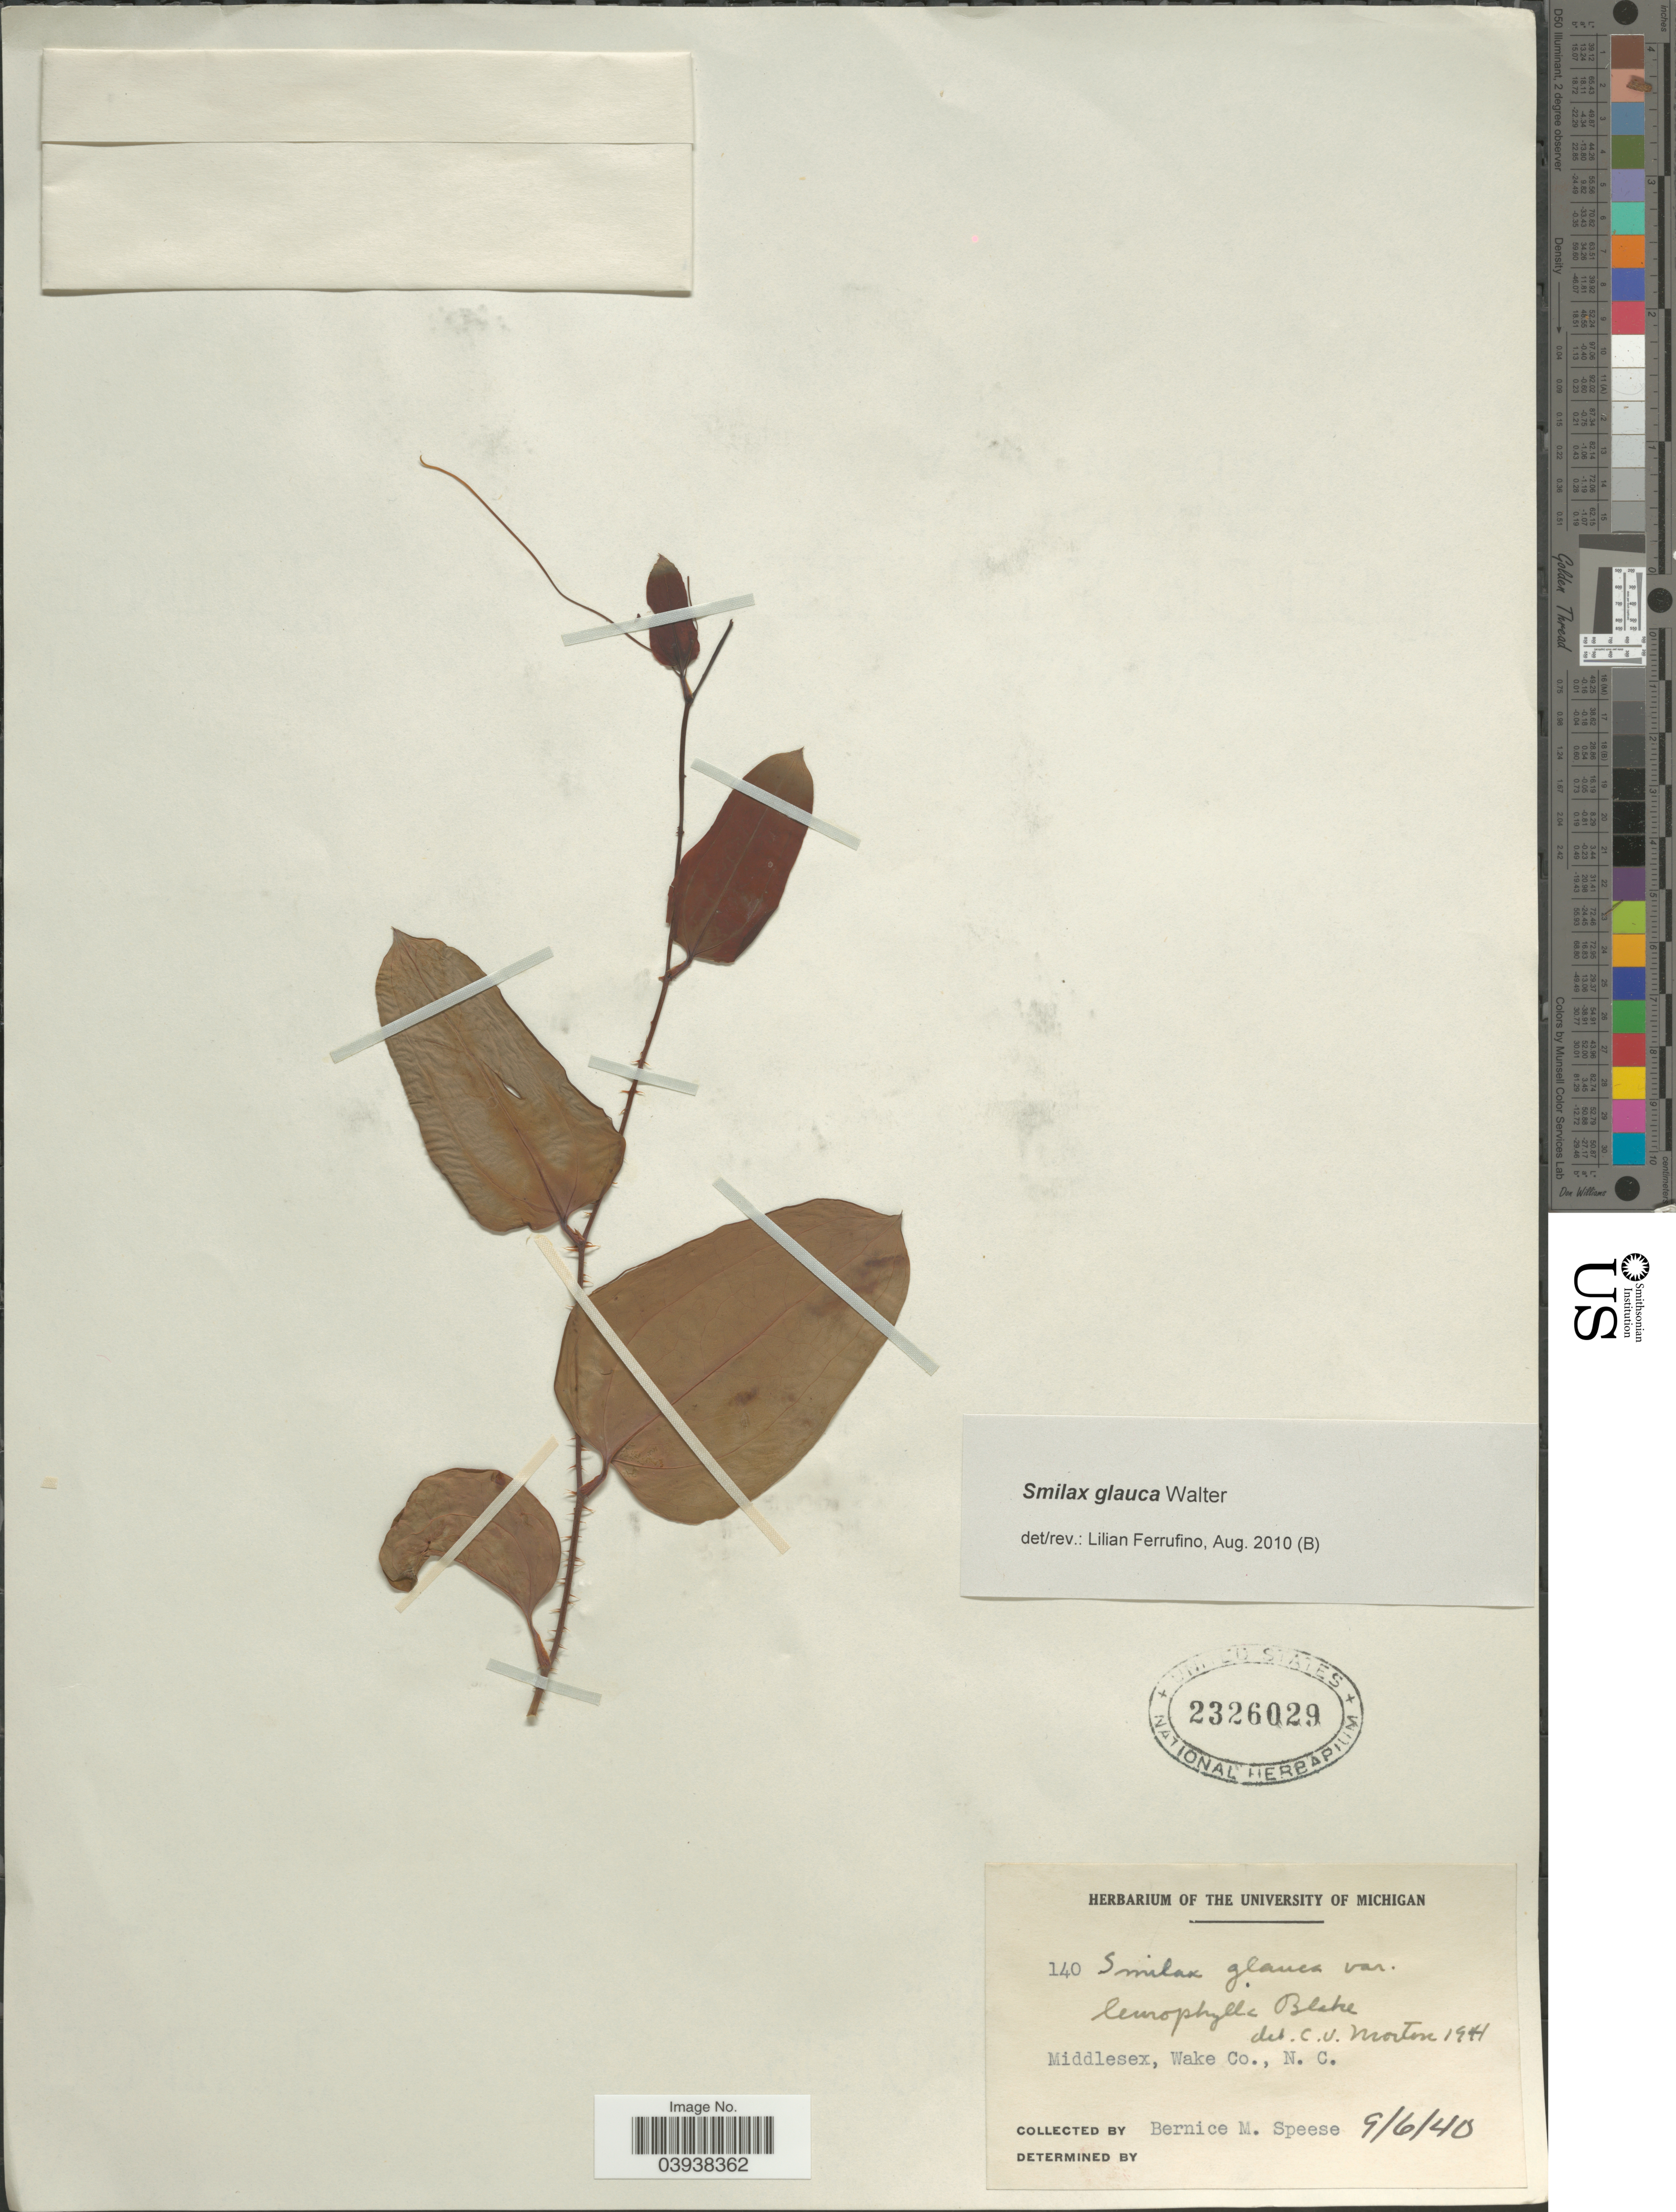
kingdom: Plantae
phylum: Tracheophyta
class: Liliopsida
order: Liliales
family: Smilacaceae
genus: Smilax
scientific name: Smilax glauca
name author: Walter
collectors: B. Speese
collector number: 140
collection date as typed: Transcribed d/m/y: 6/9/40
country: United States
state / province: North Carolina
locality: Middlesex, Wake Co.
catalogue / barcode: US 2326029